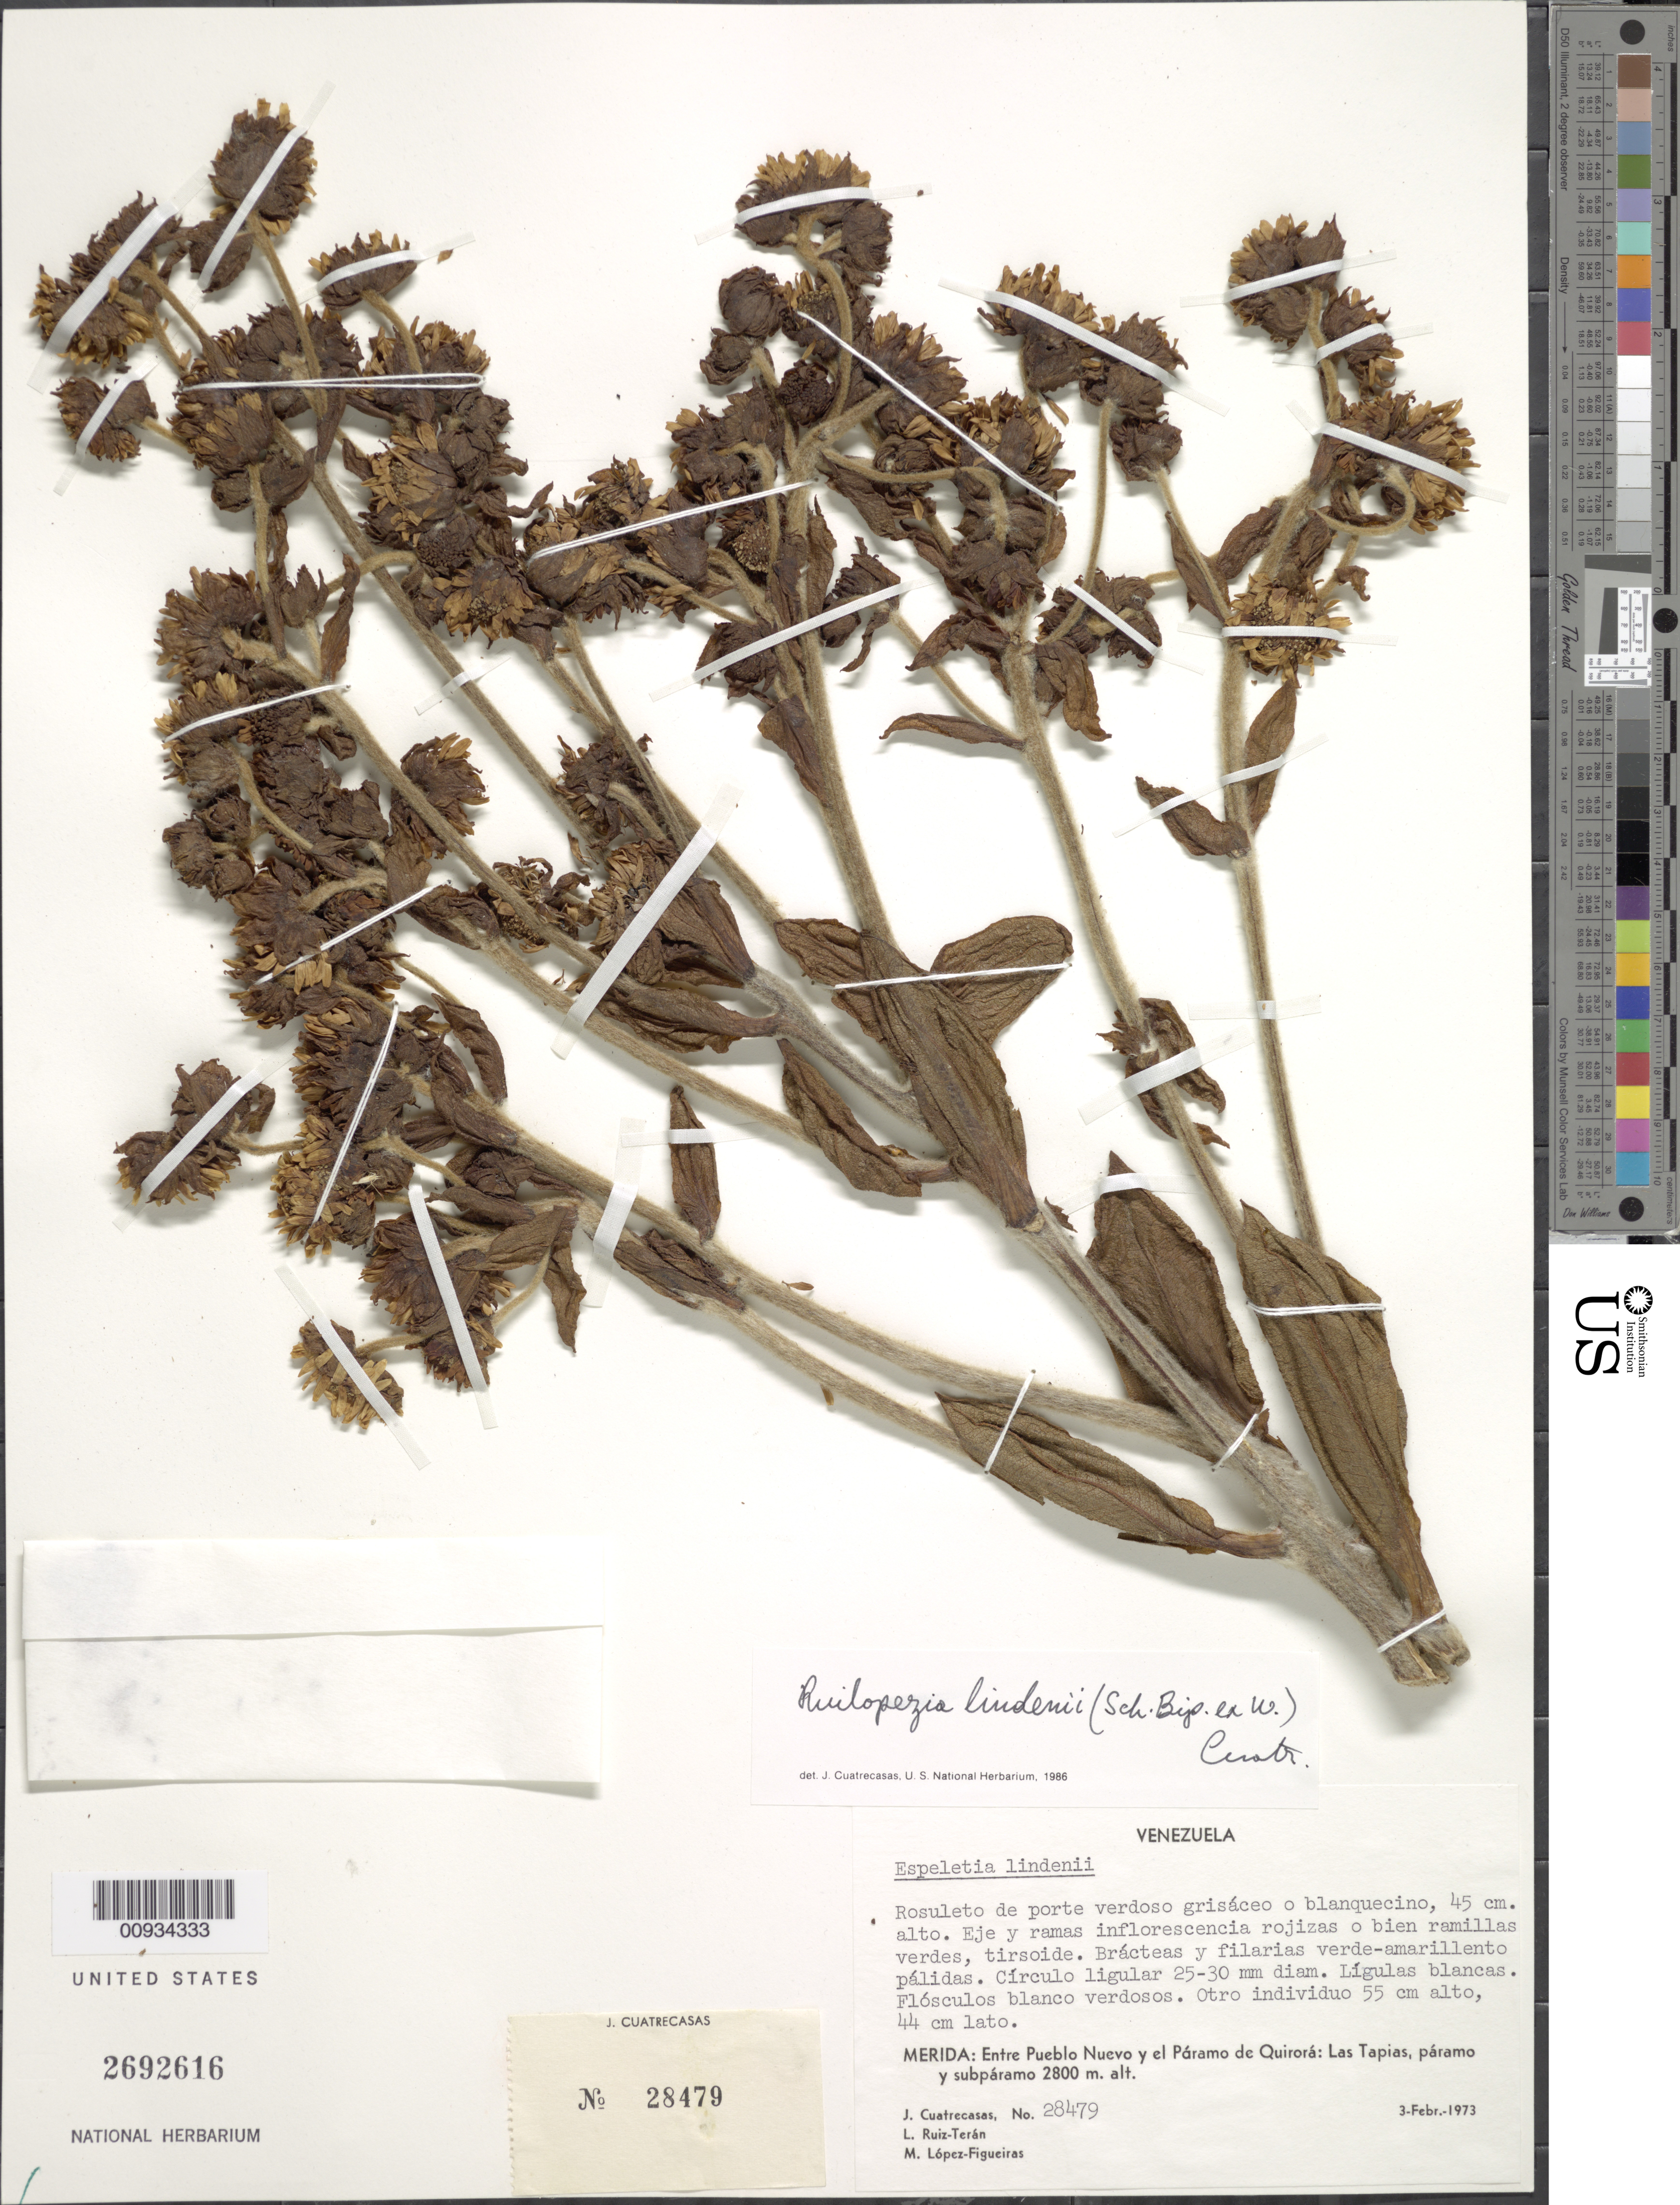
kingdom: Plantae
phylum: Tracheophyta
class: Magnoliopsida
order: Asterales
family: Asteraceae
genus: Ruilopezia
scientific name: Ruilopezia lindenii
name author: (Sch. Bip. ex Wedd.) Cuatrec.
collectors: J. Cuatrecasas, L. E. Ruíz-Terán & M. López Figueiras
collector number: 28479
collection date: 1973-02-03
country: Venezuela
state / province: Mérida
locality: Entre Pueblo Nuevo y Páramo de Quirorá: Las Tapias.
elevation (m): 2800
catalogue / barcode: US 2692616